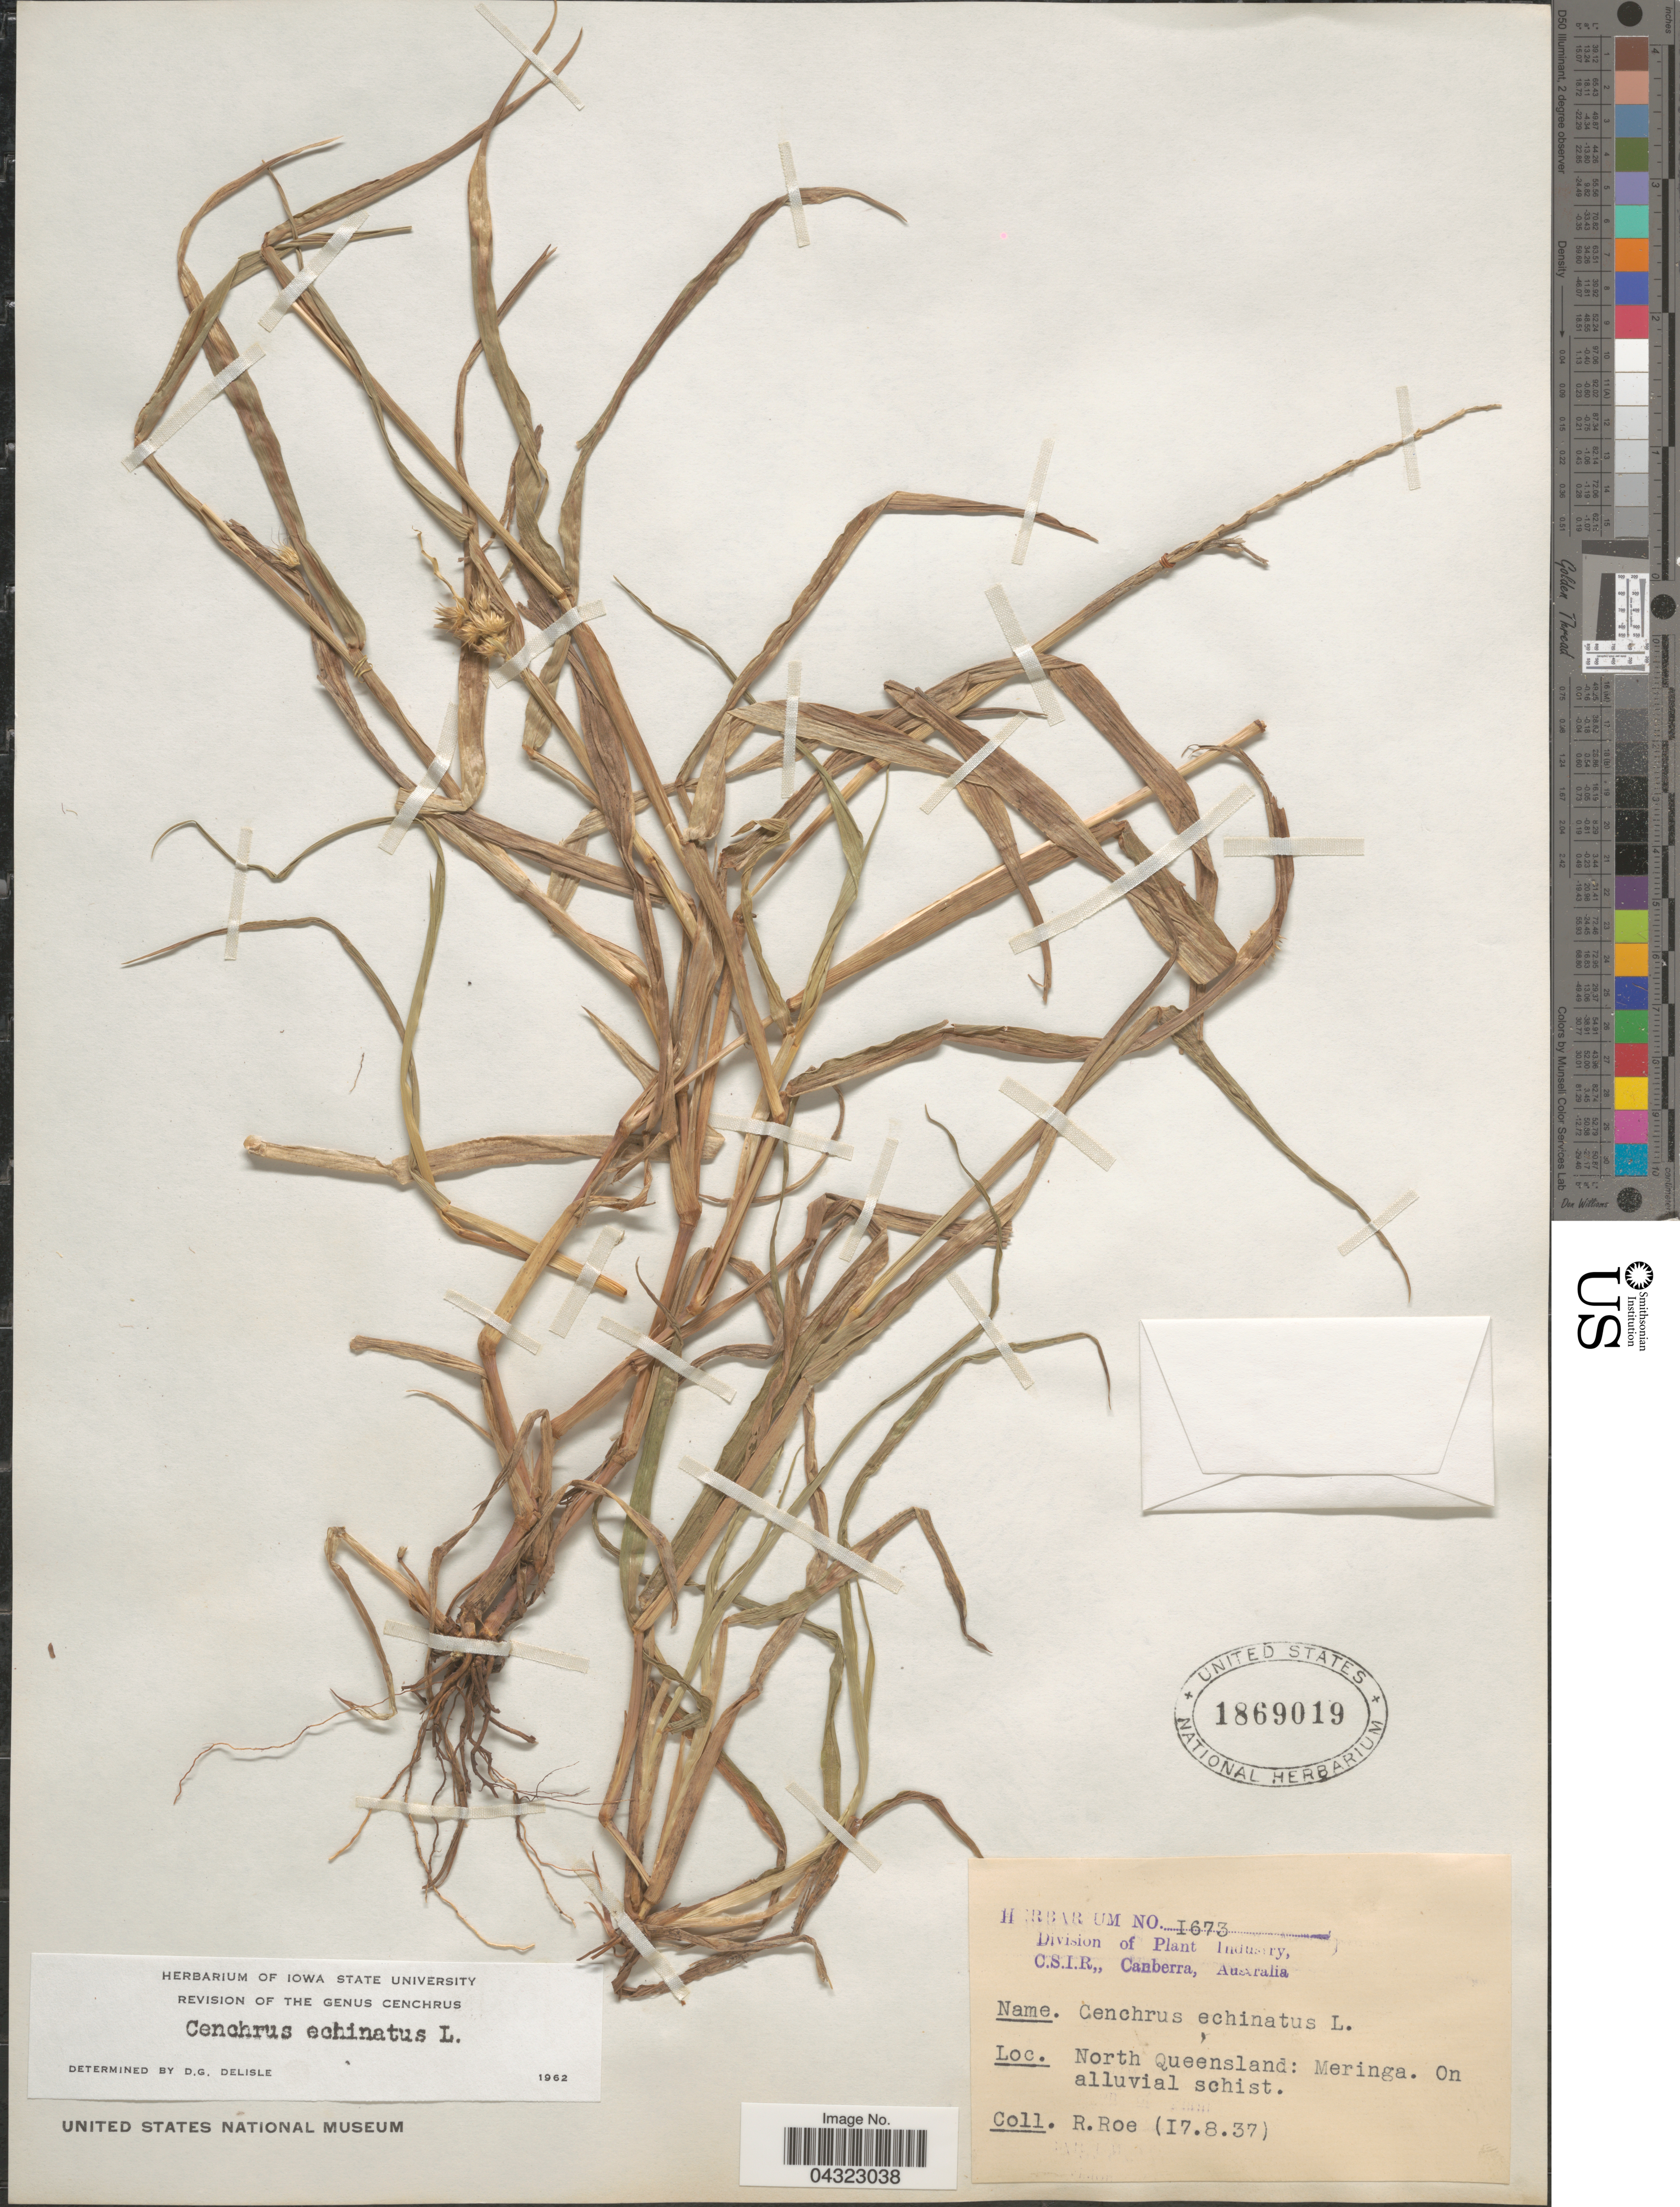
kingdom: Plantae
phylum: Tracheophyta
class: Liliopsida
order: Poales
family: Poaceae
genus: Cenchrus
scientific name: Cenchrus echinatus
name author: L.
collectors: R. Roe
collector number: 1673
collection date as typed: Transcribed d/m/y: 17/8/37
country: Australia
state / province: Queensland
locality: North Queensland: Meringa.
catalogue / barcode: US 1869019